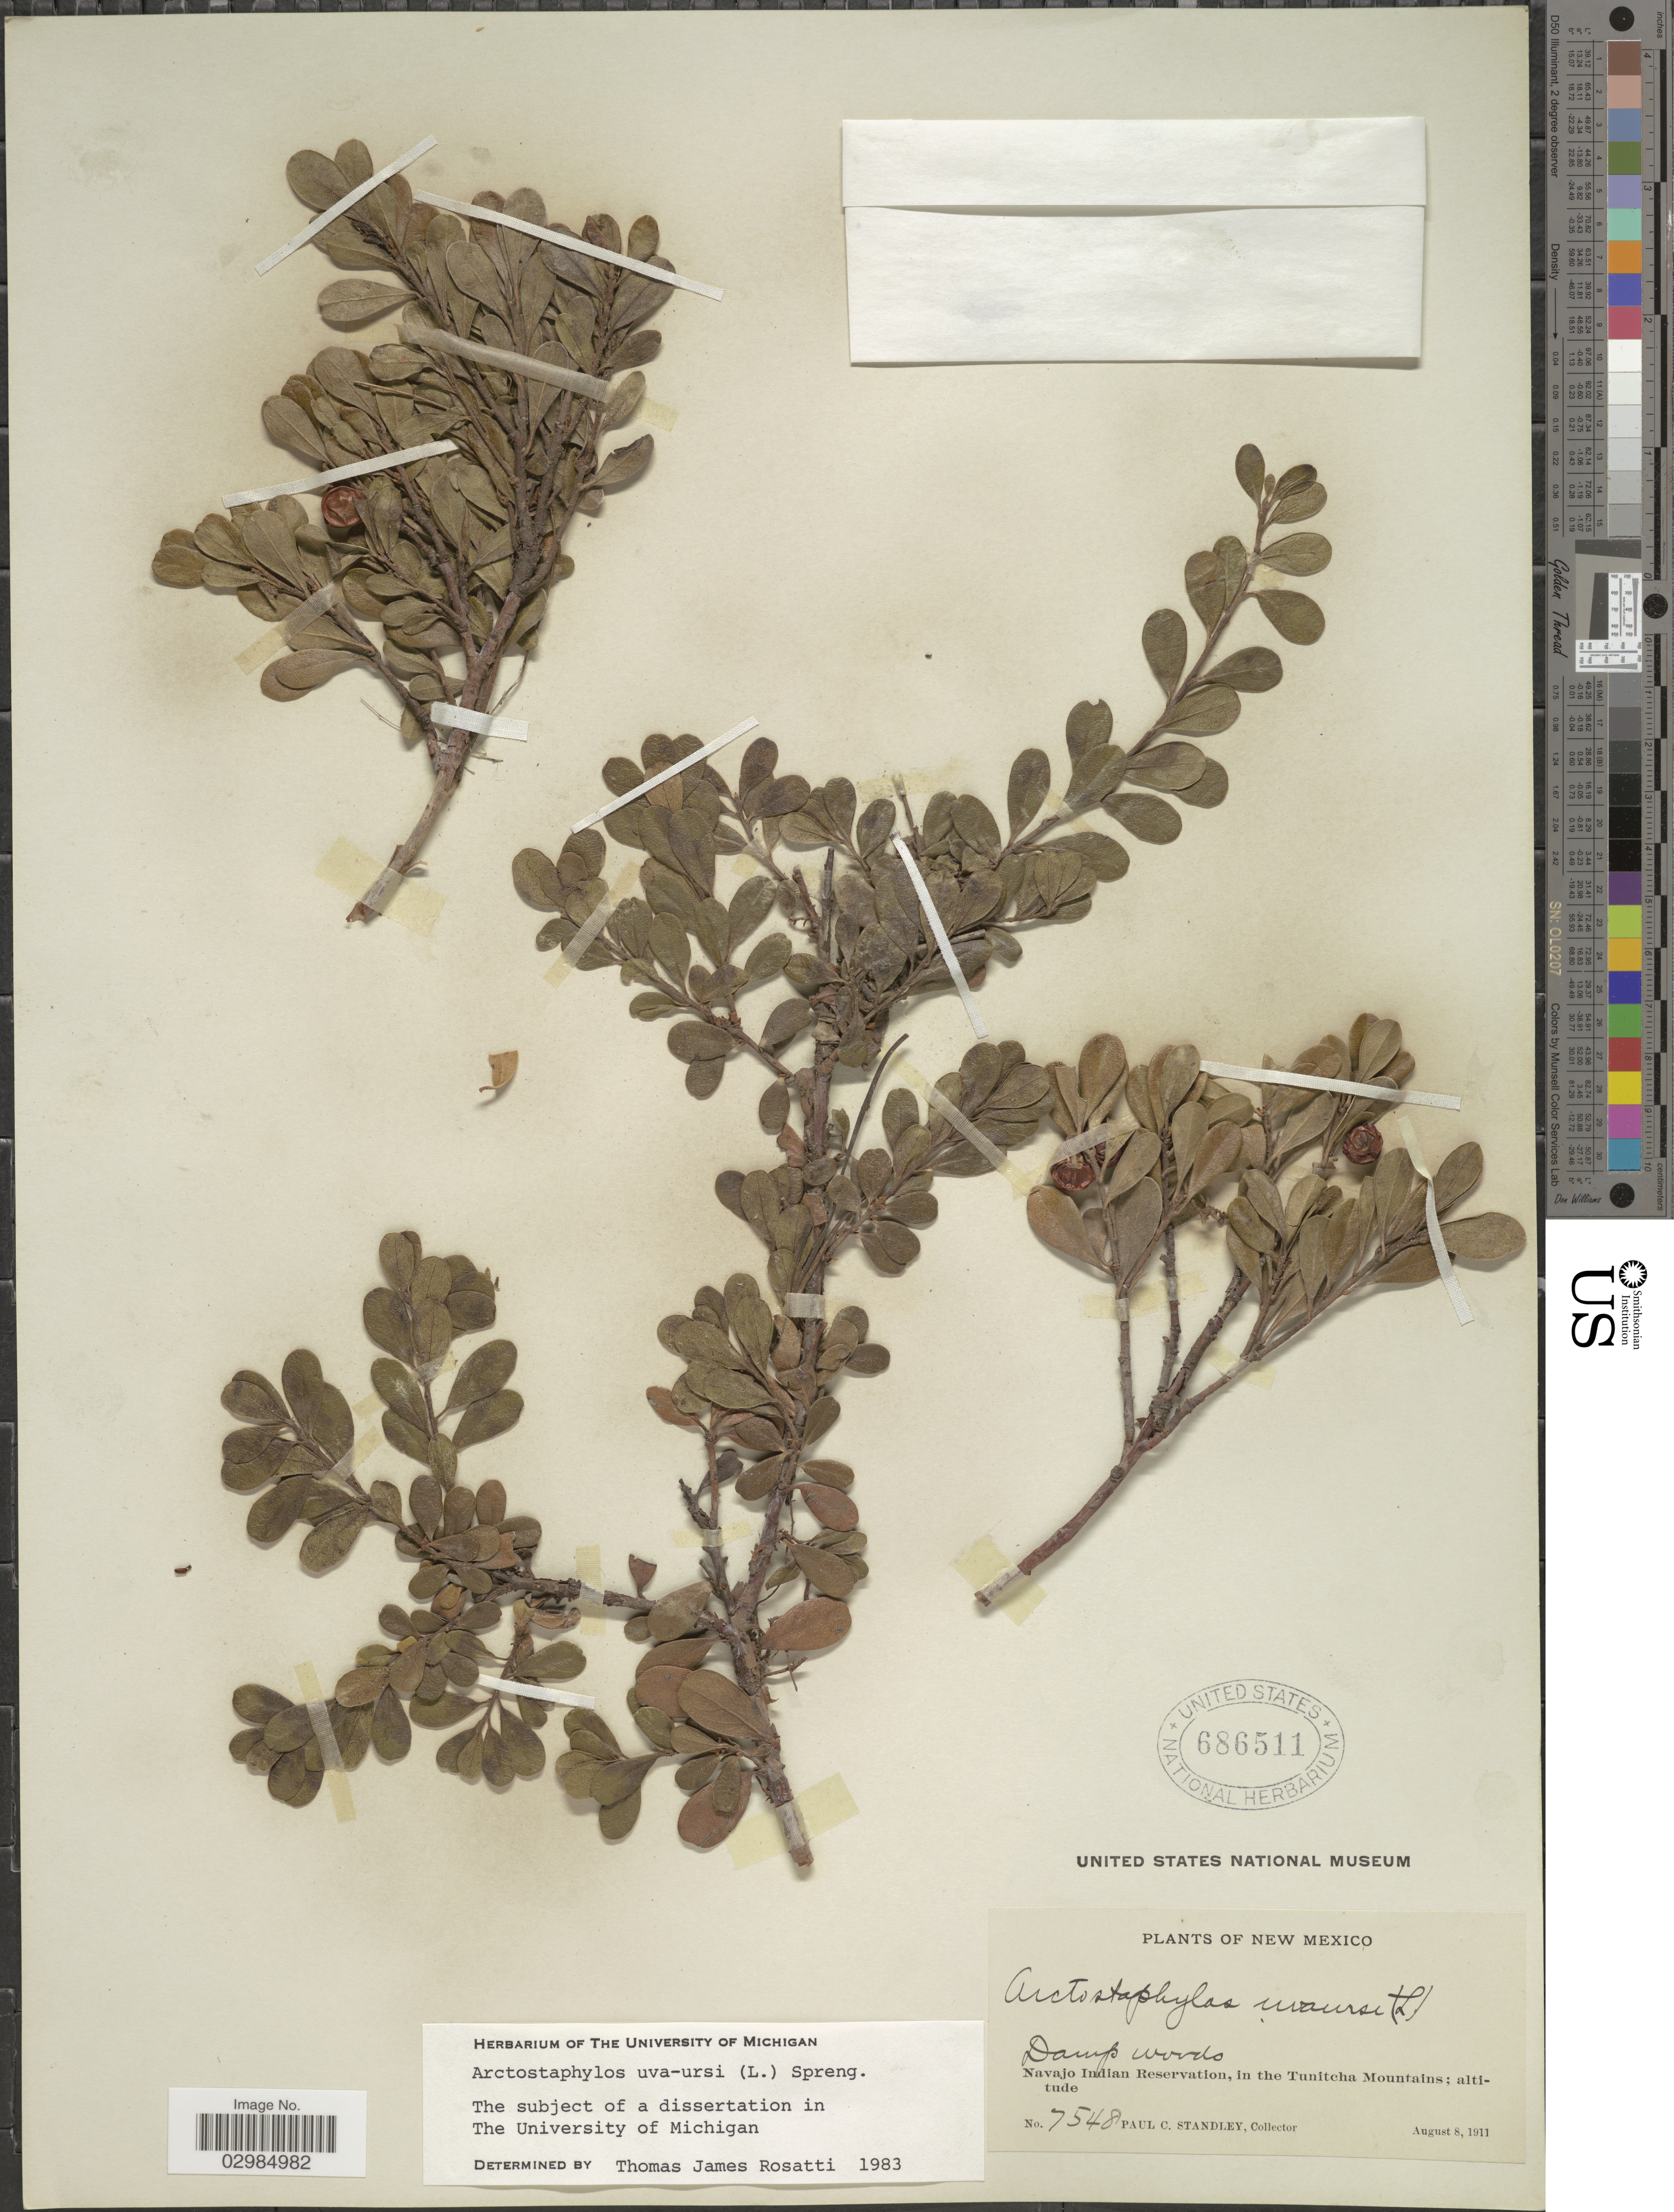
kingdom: Plantae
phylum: Tracheophyta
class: Magnoliopsida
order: Ericales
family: Ericaceae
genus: Arctostaphylos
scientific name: Arctostaphylos uva-ursi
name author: (L.) Spreng.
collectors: P. C. Standley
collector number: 7548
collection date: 1911-08-08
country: United States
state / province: New Mexico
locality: Navajo Indian Reservation, in the Tunitcha Mountains.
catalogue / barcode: US 686511